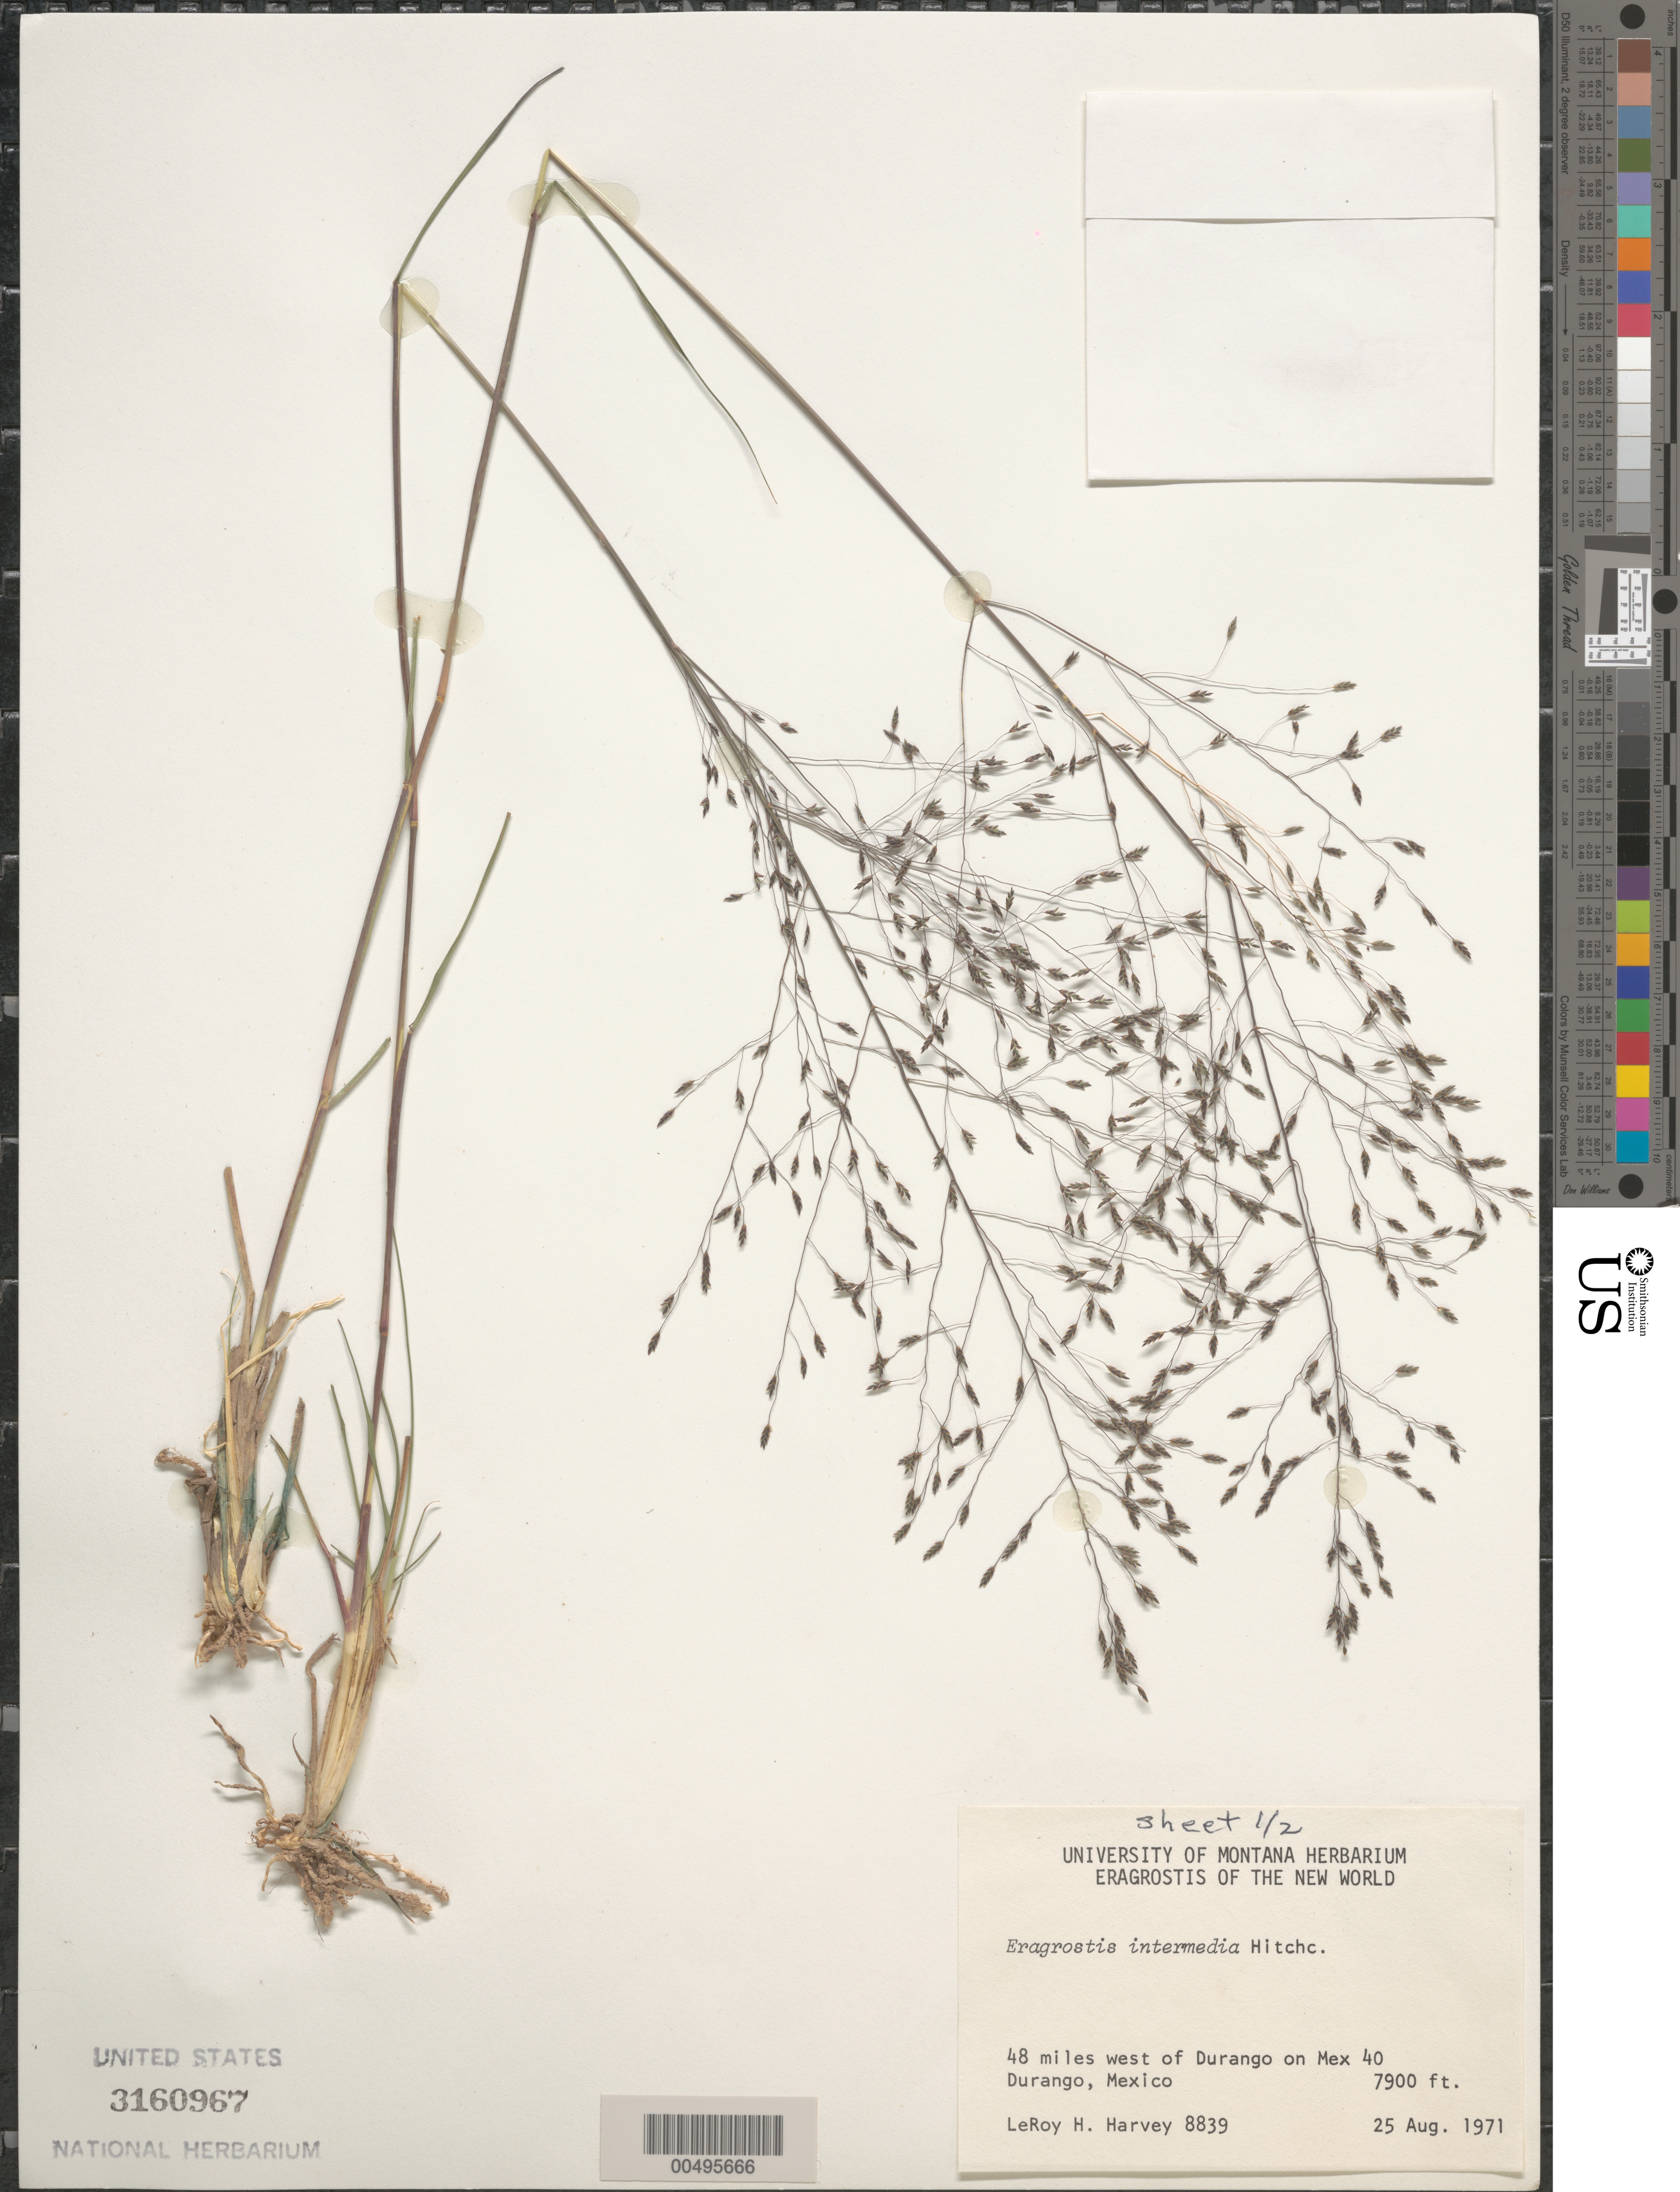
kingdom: Plantae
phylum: Tracheophyta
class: Liliopsida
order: Poales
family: Poaceae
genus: Eragrostis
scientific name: Eragrostis intermedia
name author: Hitchc.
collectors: L. H. Harvey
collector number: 8839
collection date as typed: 25 Aug 1971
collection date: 1971-08-25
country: Mexico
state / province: Durango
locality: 48 mi W of Durango on Mex 40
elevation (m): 2408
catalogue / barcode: US 3160967